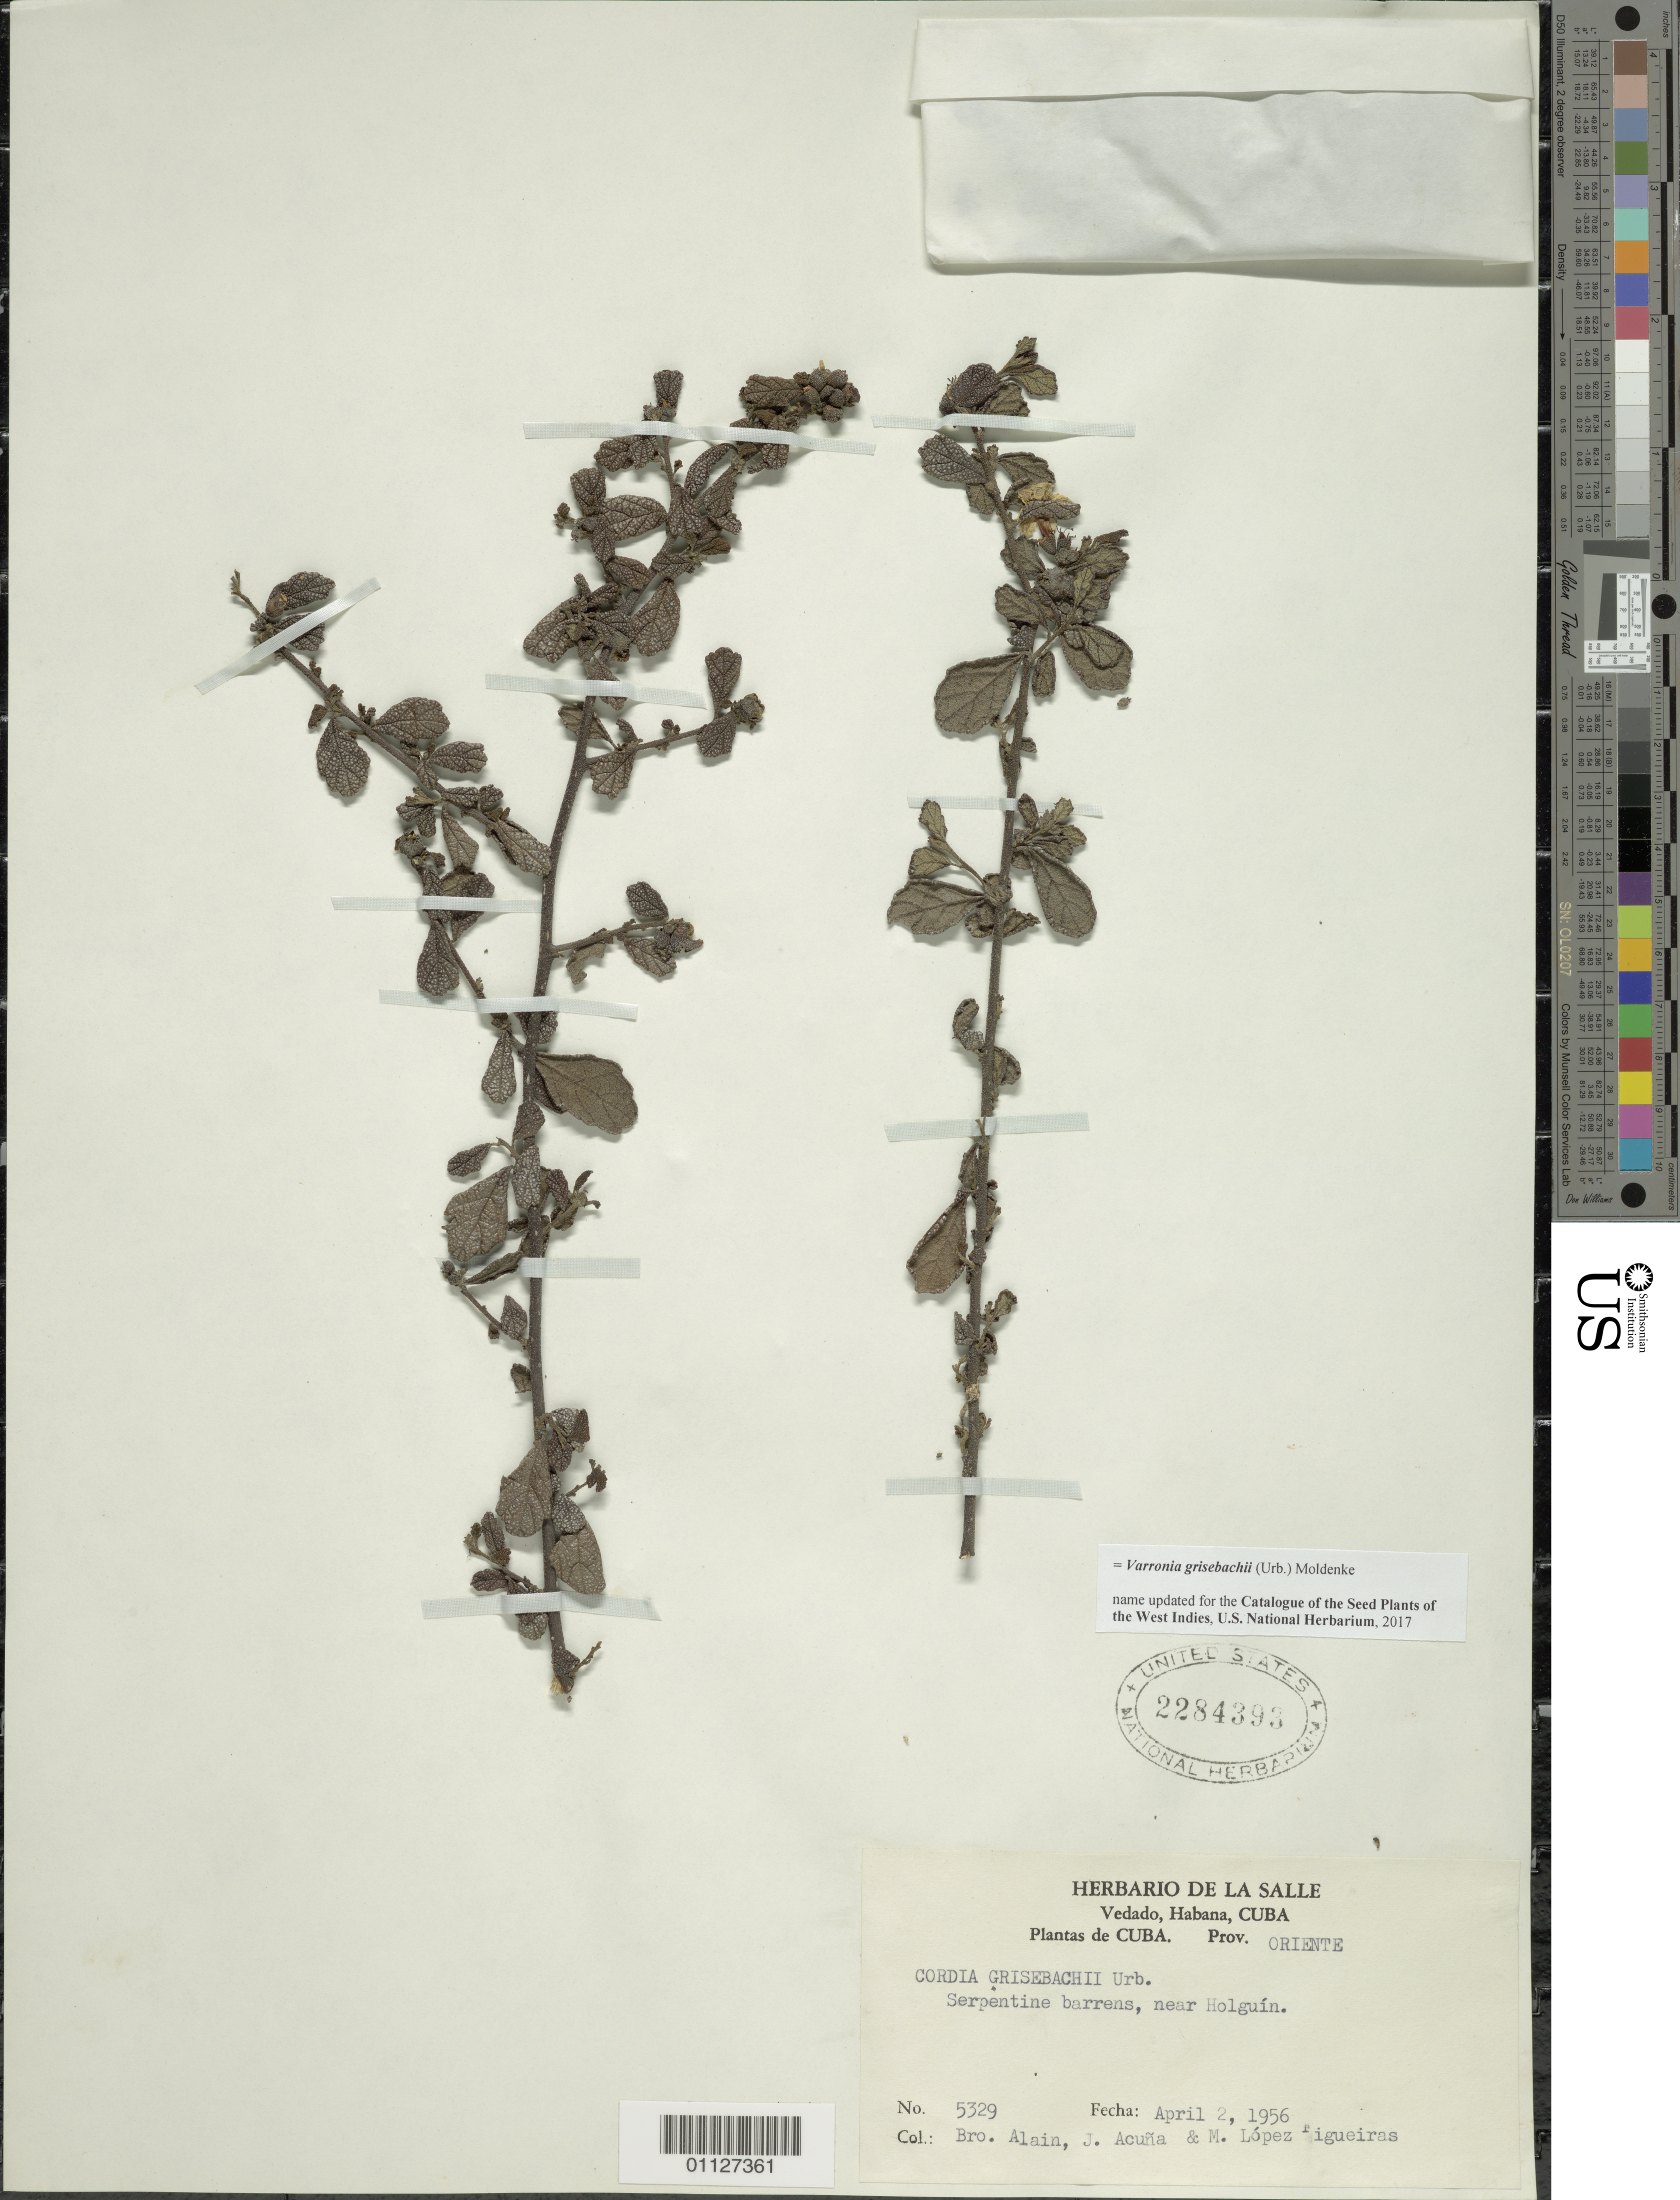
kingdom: Plantae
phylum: Tracheophyta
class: Magnoliopsida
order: Boraginales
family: Cordiaceae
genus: Varronia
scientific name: Varronia grisebachii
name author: (Urb.) Moldenke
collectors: A. H. Liogier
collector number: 5329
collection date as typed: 02 Apr 1956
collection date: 1956-04-02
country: Cuba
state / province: Holguín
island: Cuba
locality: Near Holguín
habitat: Serpentine barrens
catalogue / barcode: US 2284393